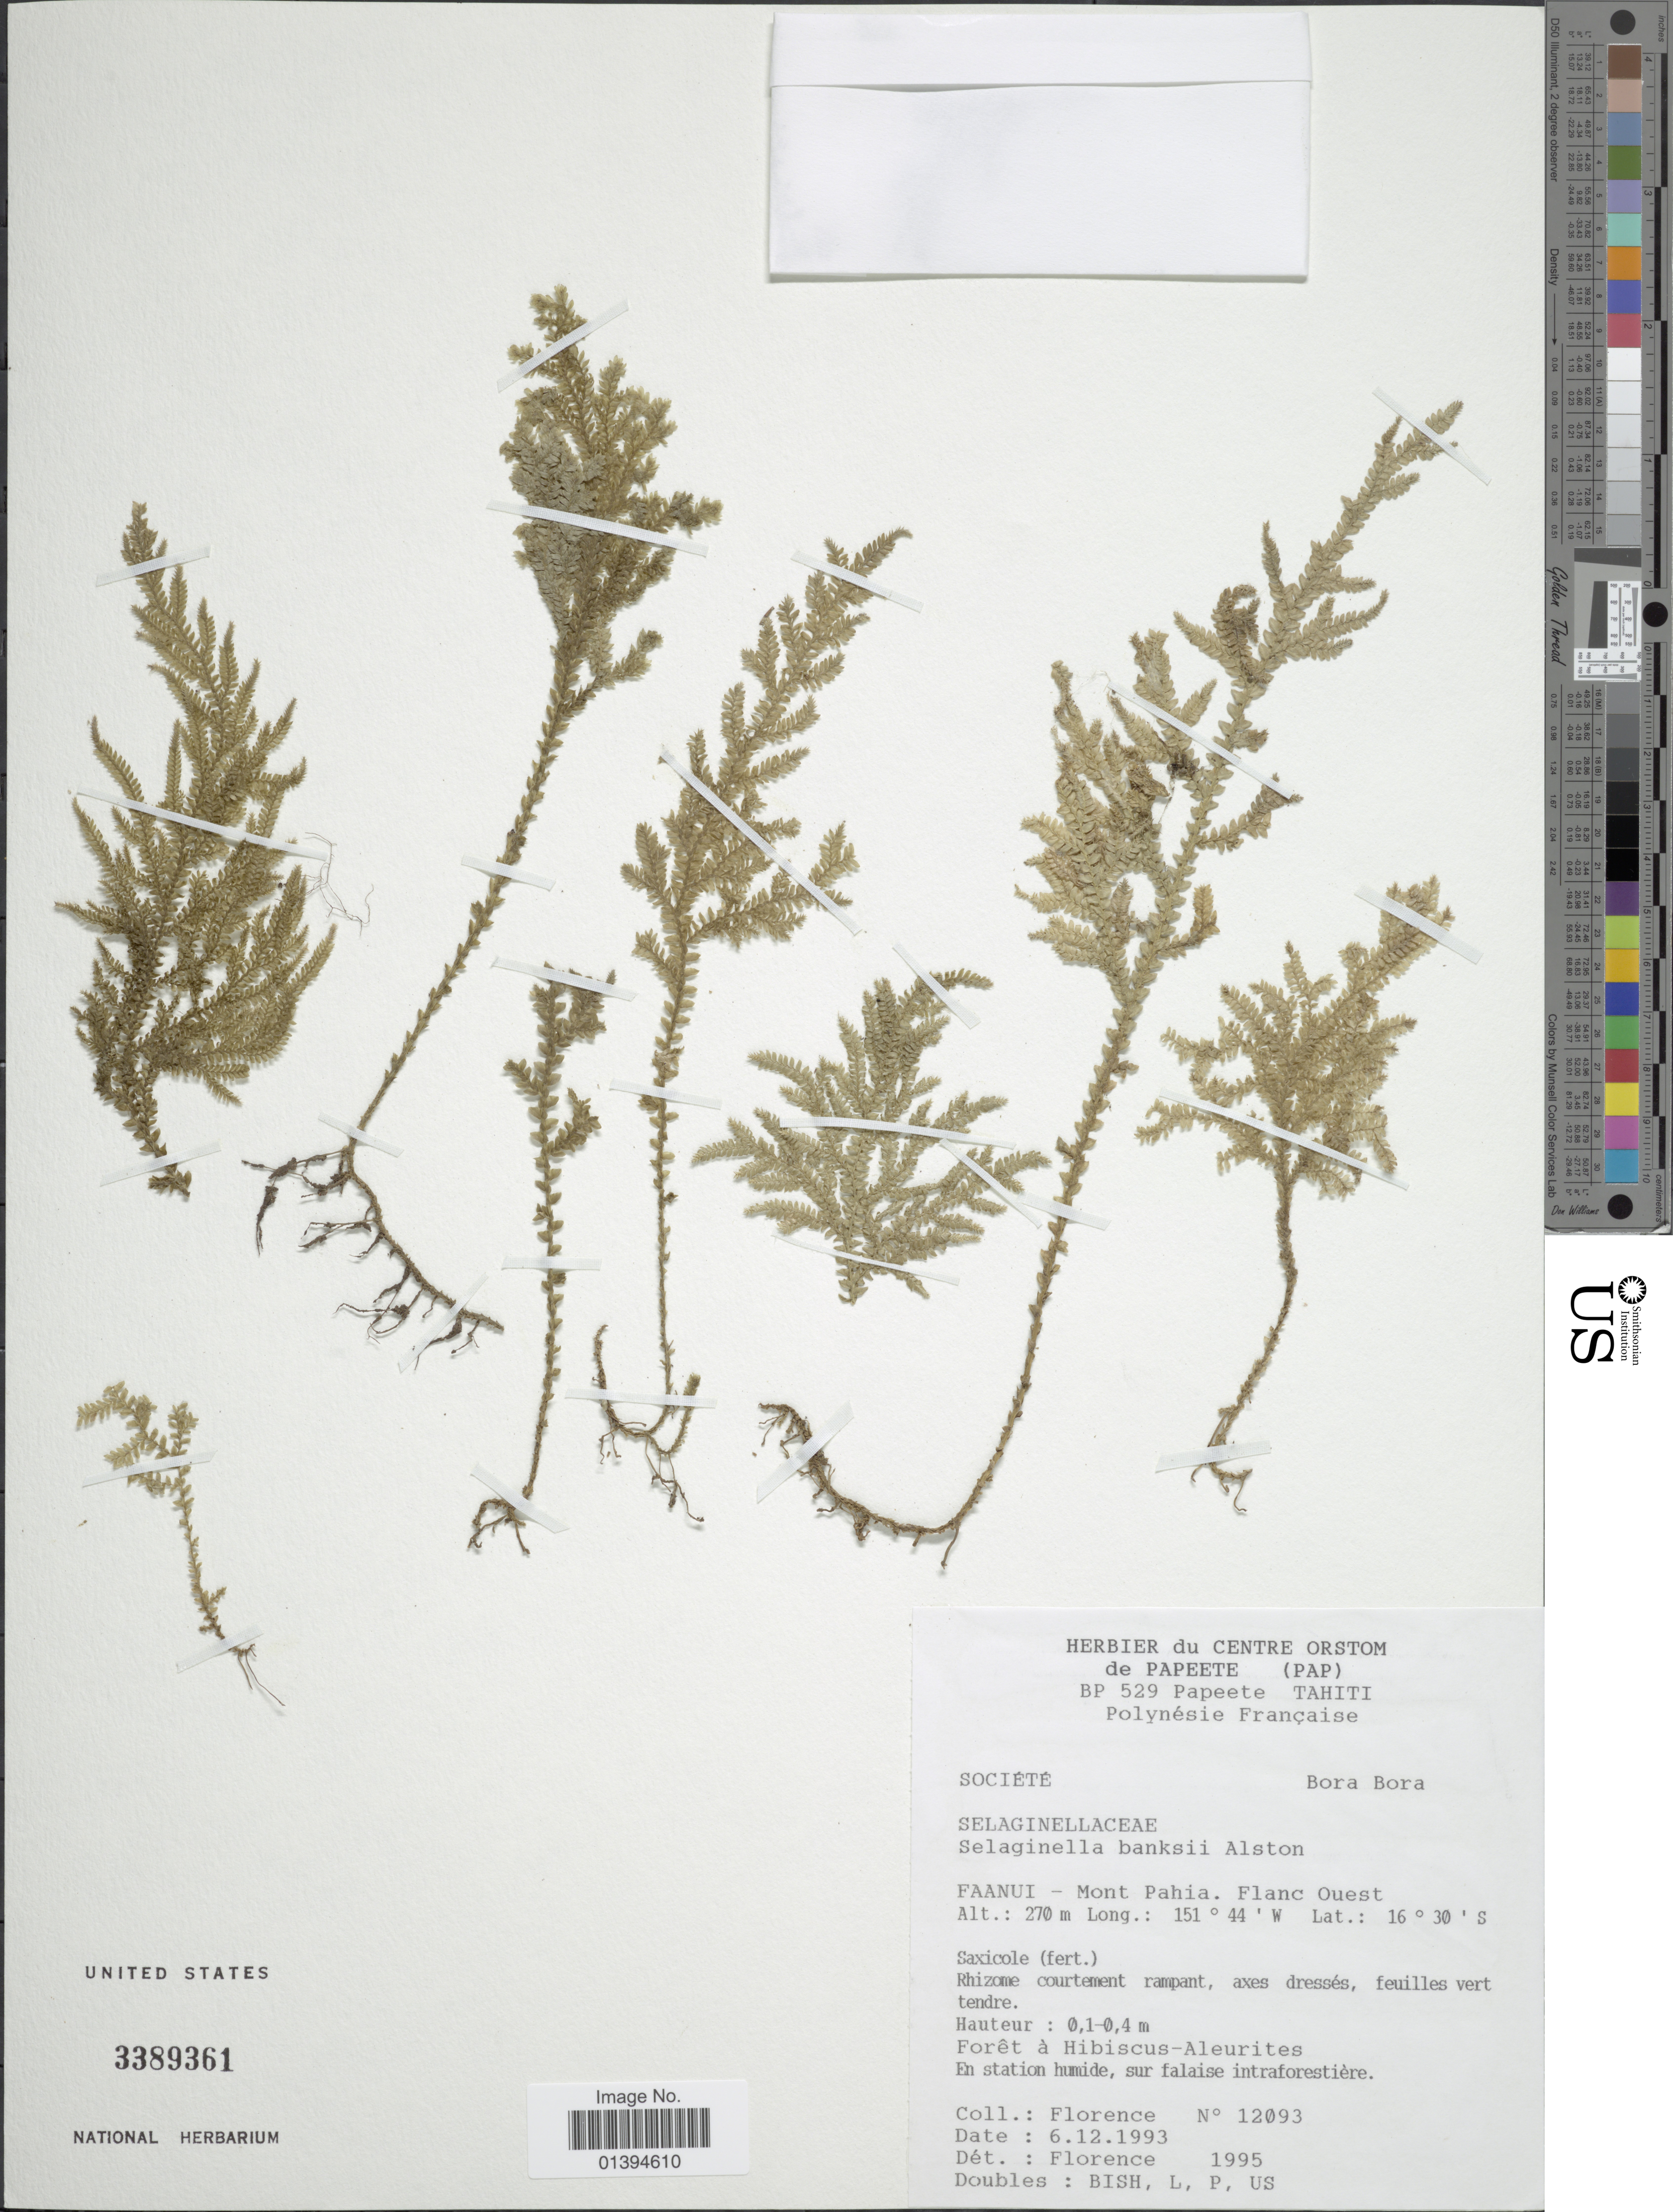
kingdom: Plantae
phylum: Tracheophyta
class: Lycopodiopsida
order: Selaginellales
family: Selaginellaceae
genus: Selaginella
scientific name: Selaginella societatis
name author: J.W. Moore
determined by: Florence, J.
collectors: -. Florence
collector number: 12093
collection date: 1993-12-06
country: French Polynesia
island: Bora Bora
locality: Societe Bora Bora, Faanui - Mont Pahia, Flanc Ouest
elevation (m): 270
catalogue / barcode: US 3389361